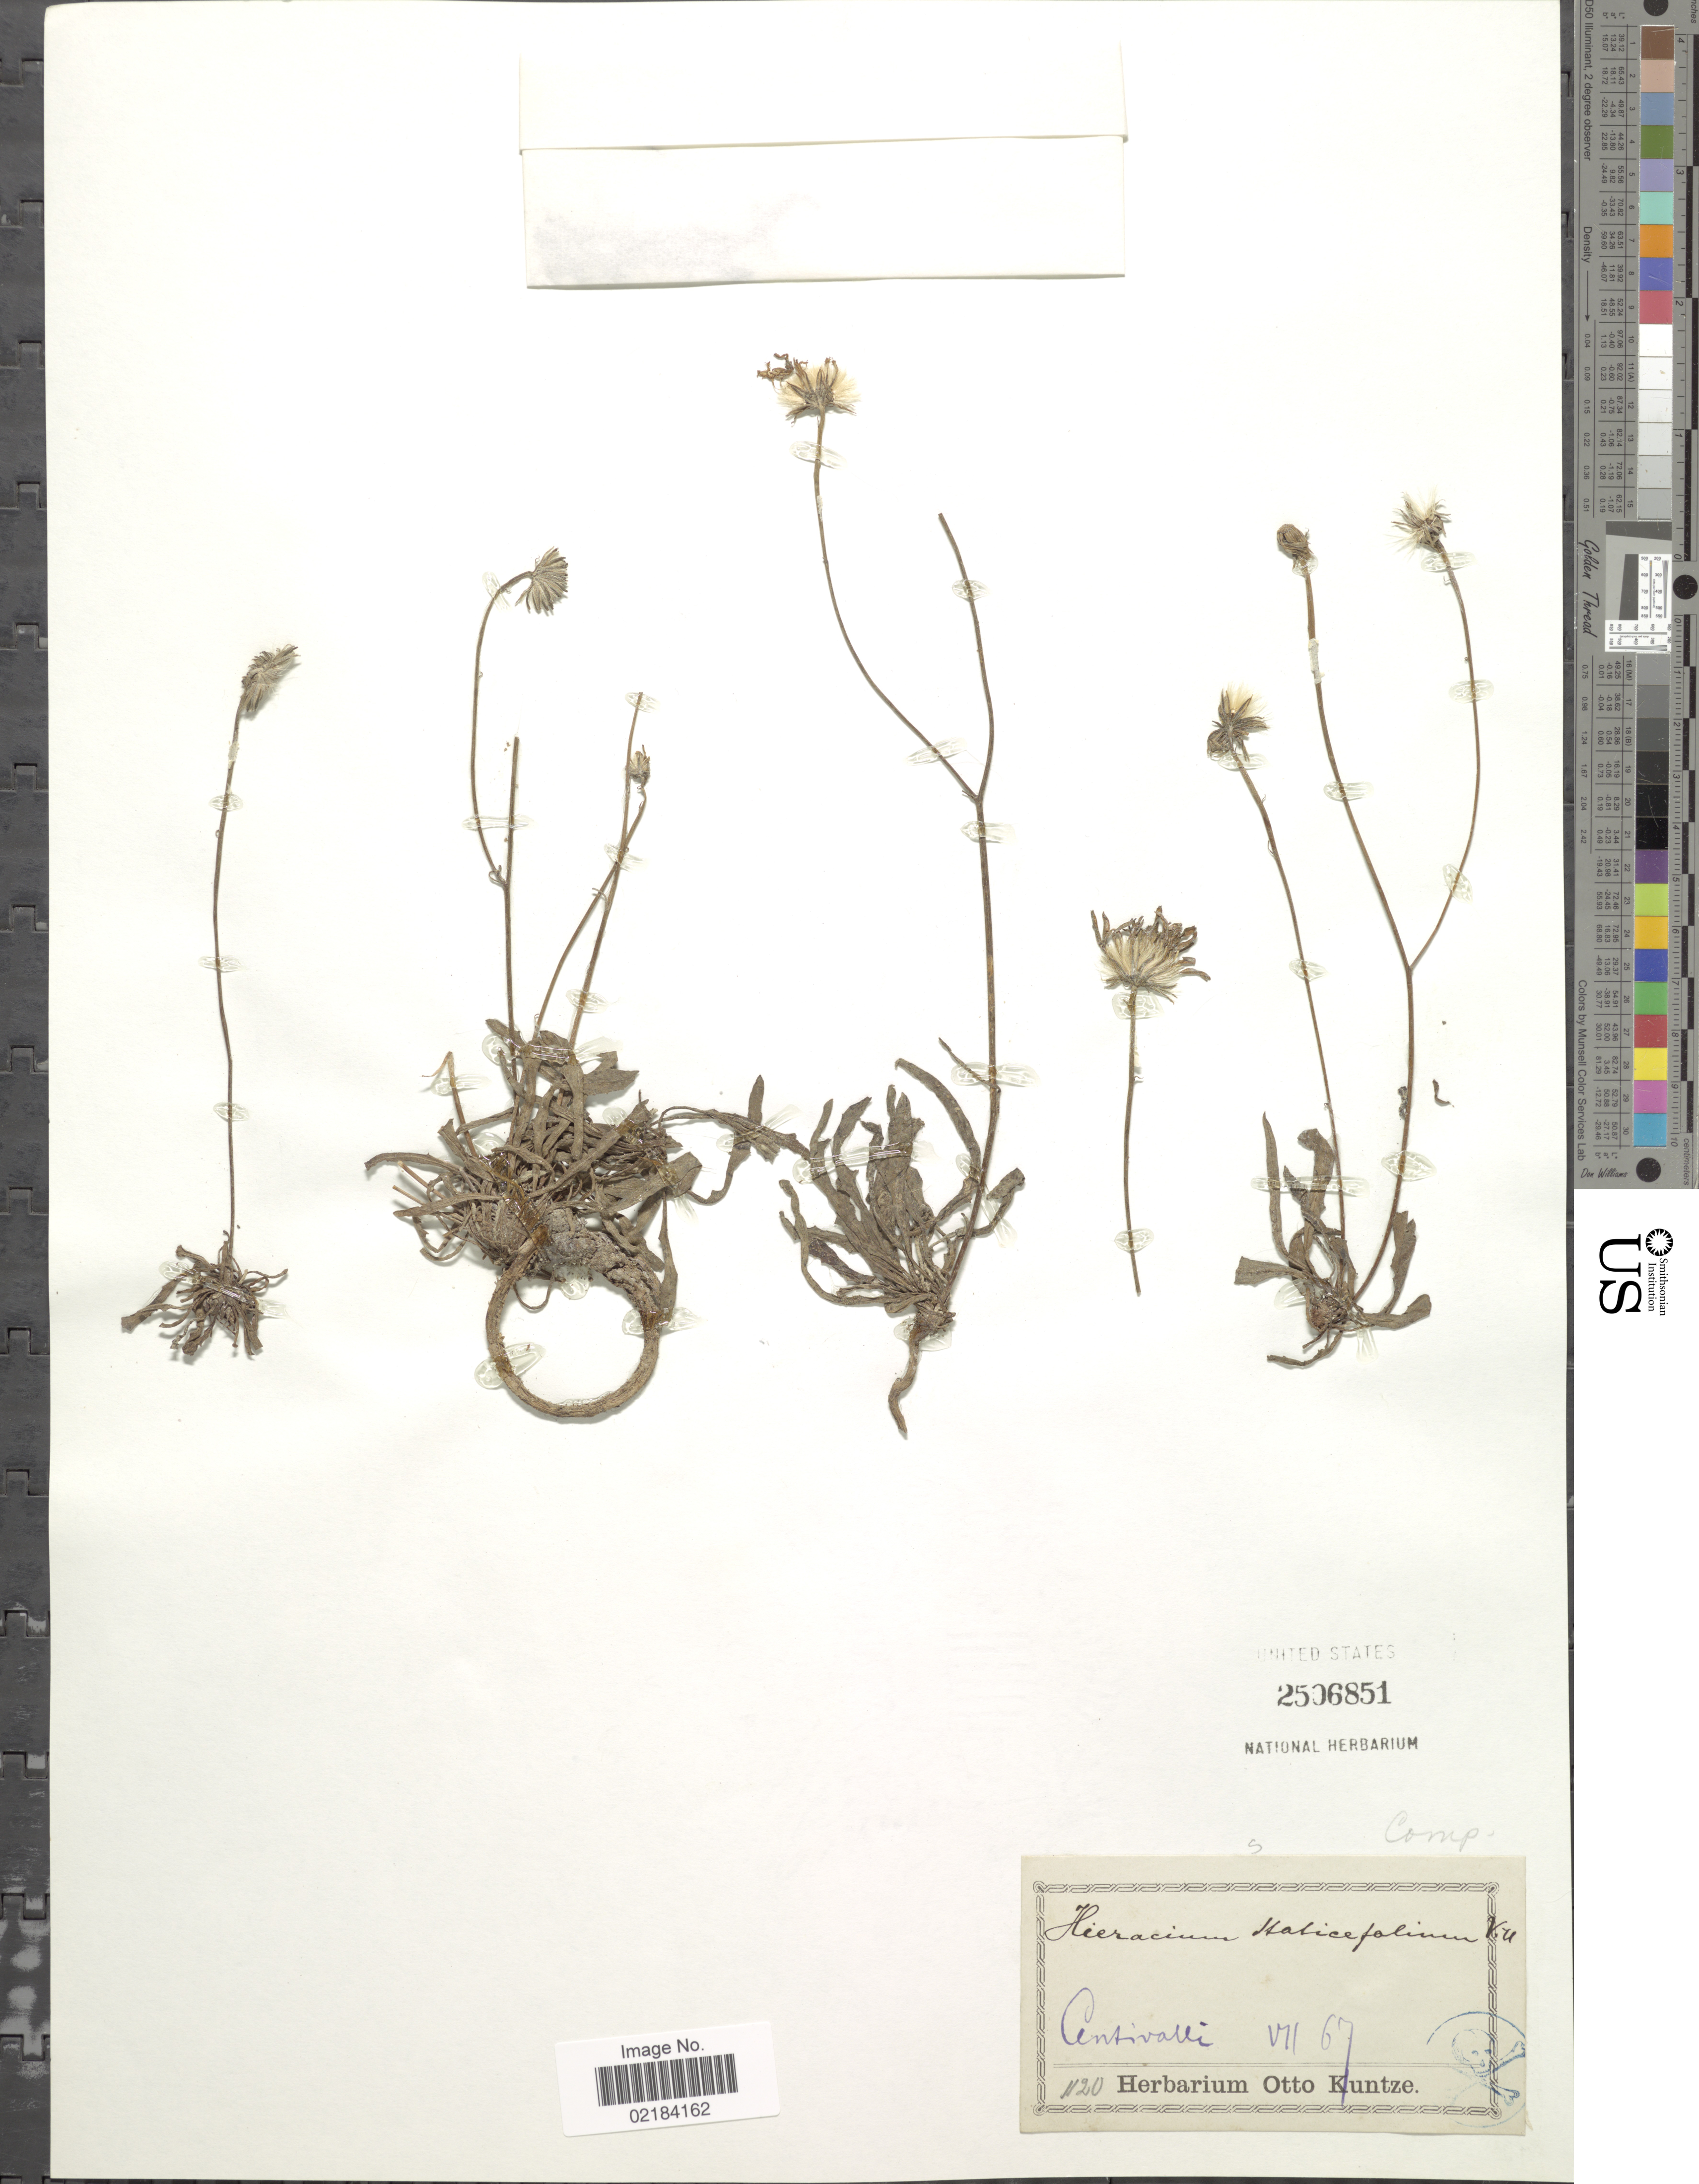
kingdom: Plantae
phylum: Tracheophyta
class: Magnoliopsida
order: Asterales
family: Asteraceae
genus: Hieracium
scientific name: Hieracium staticifolium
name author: Vill.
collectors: ex Herb. O. Kuntze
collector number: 1120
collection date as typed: Transcribed d/m/y: /7/67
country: Switzerland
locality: Centovalli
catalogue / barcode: US 2506851